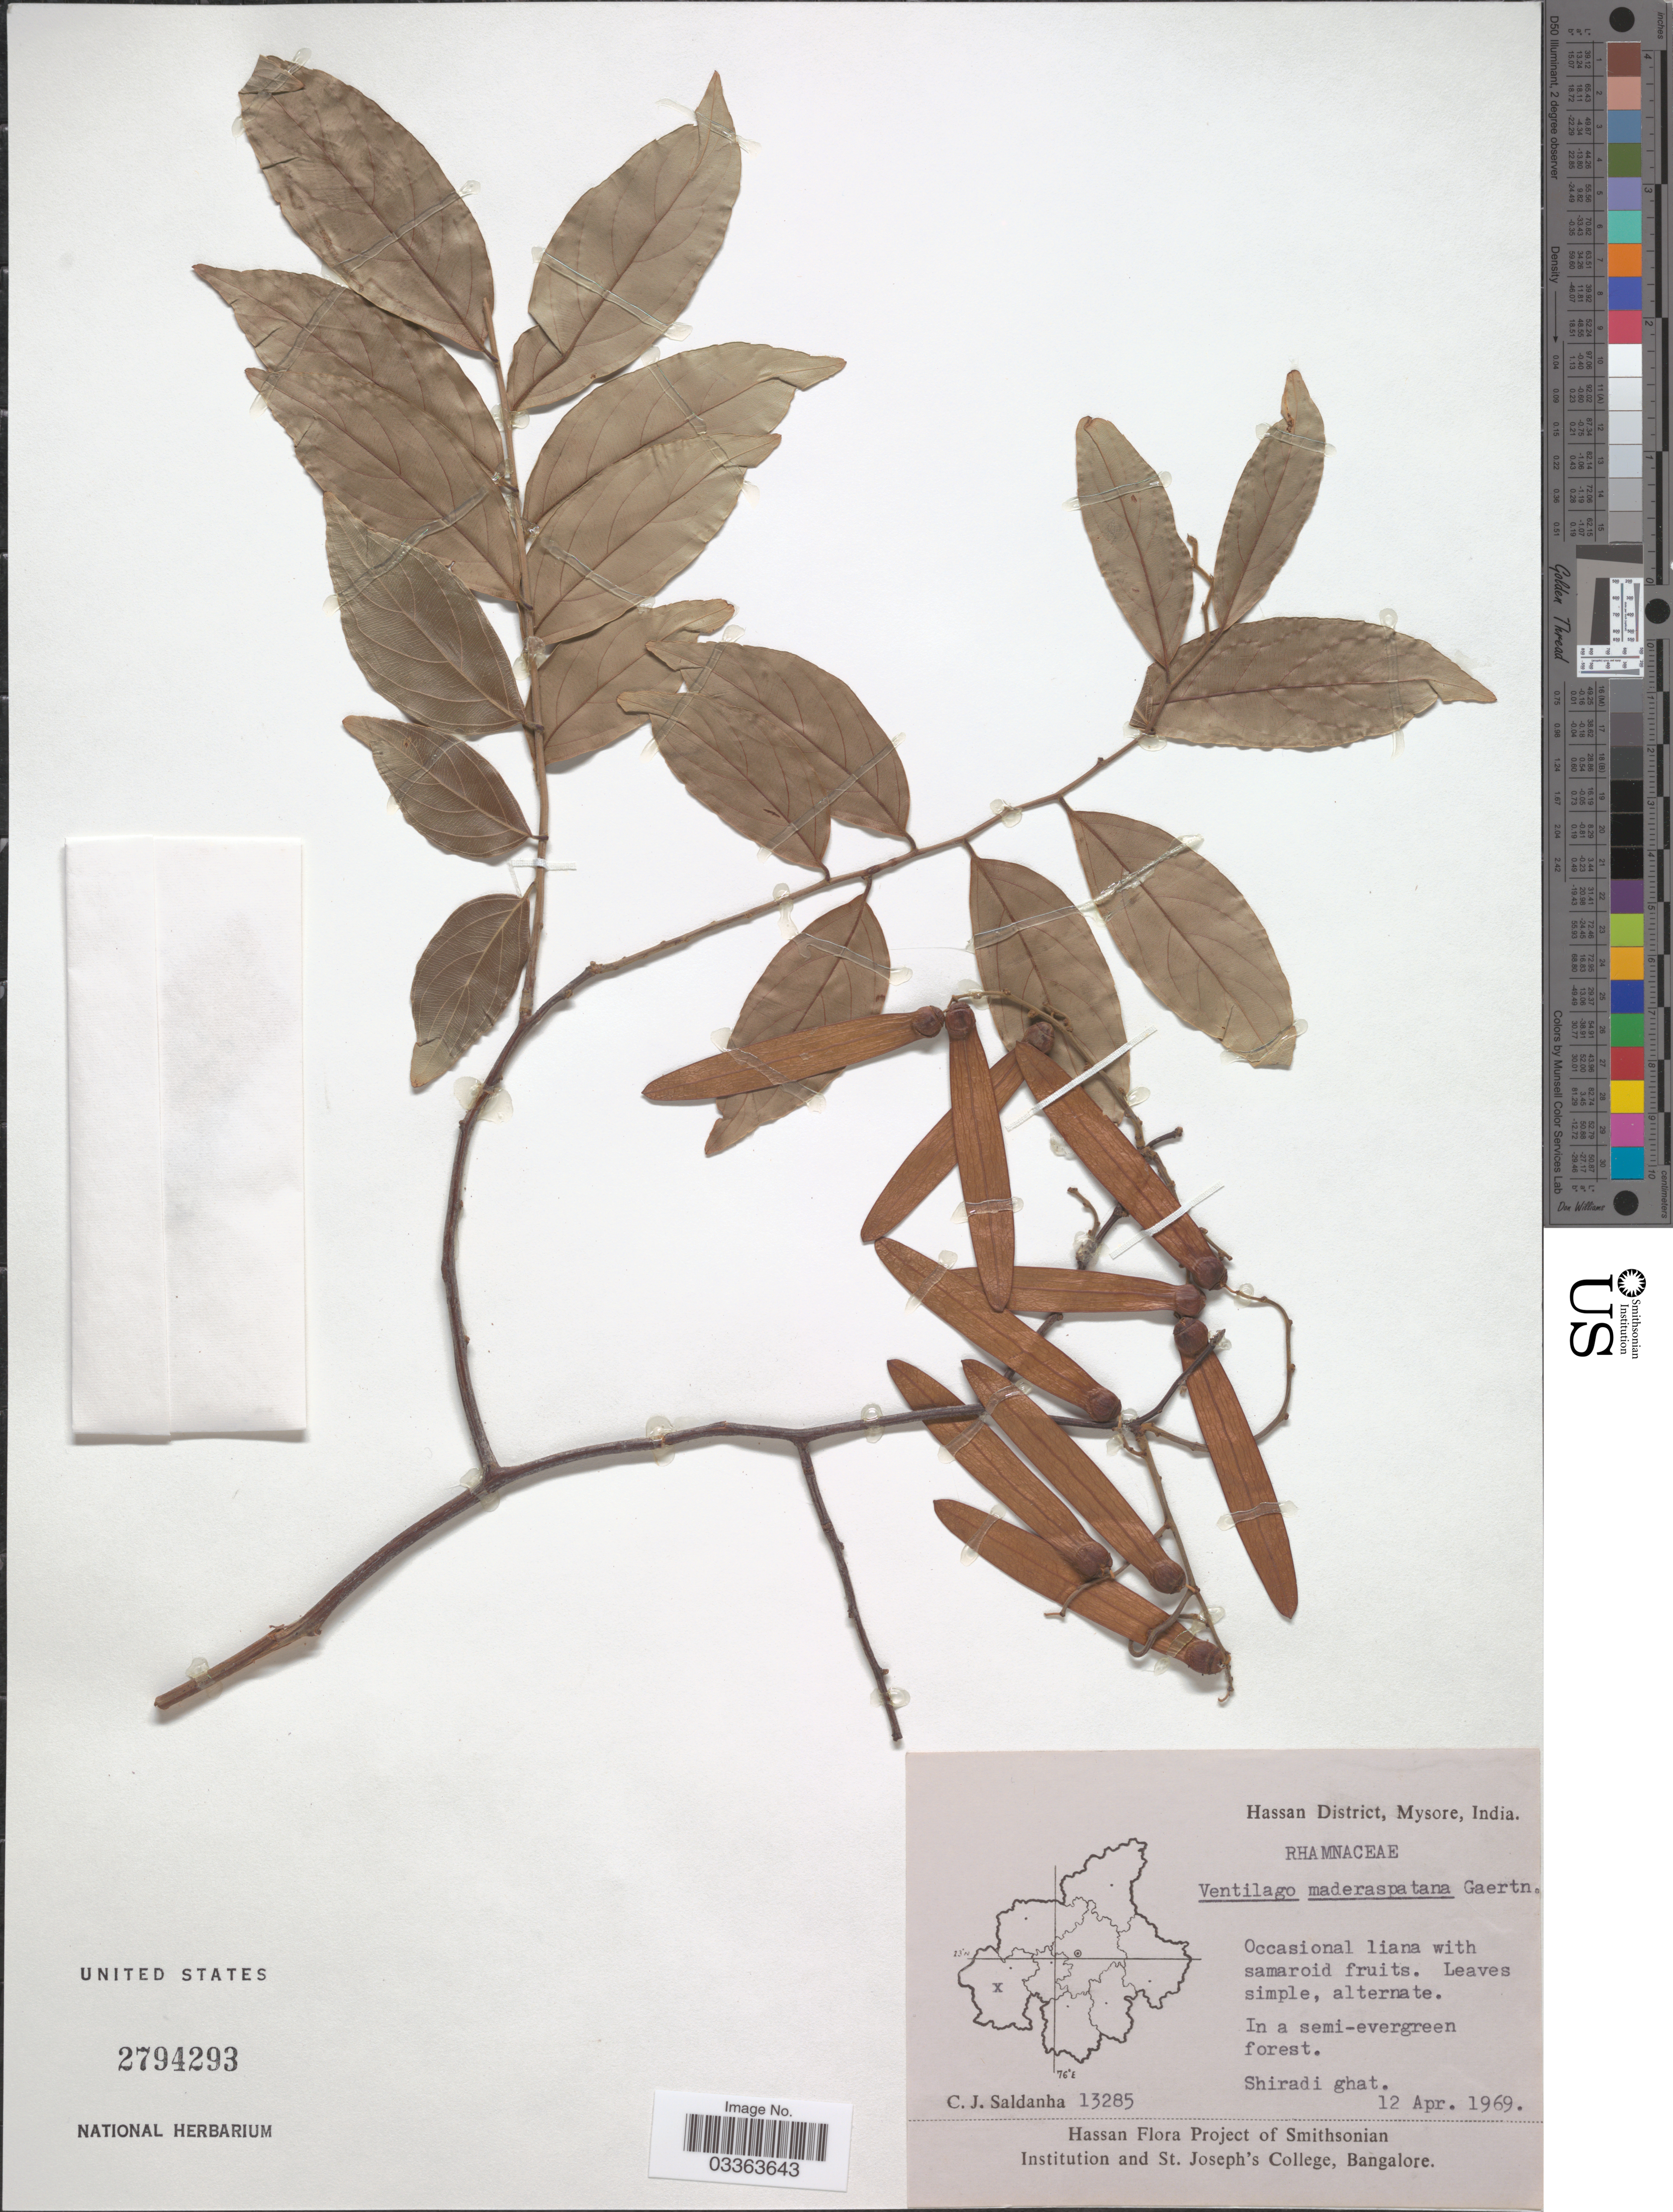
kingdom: Plantae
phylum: Tracheophyta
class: Magnoliopsida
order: Rosales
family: Rhamnaceae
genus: Ventilago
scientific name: Ventilago madraspatana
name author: Gaertn.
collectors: C. J. Saldanha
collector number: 13285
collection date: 1969-04-12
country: India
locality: Hassan District, Mysore. Shiradi ghat.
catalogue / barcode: US 2794293